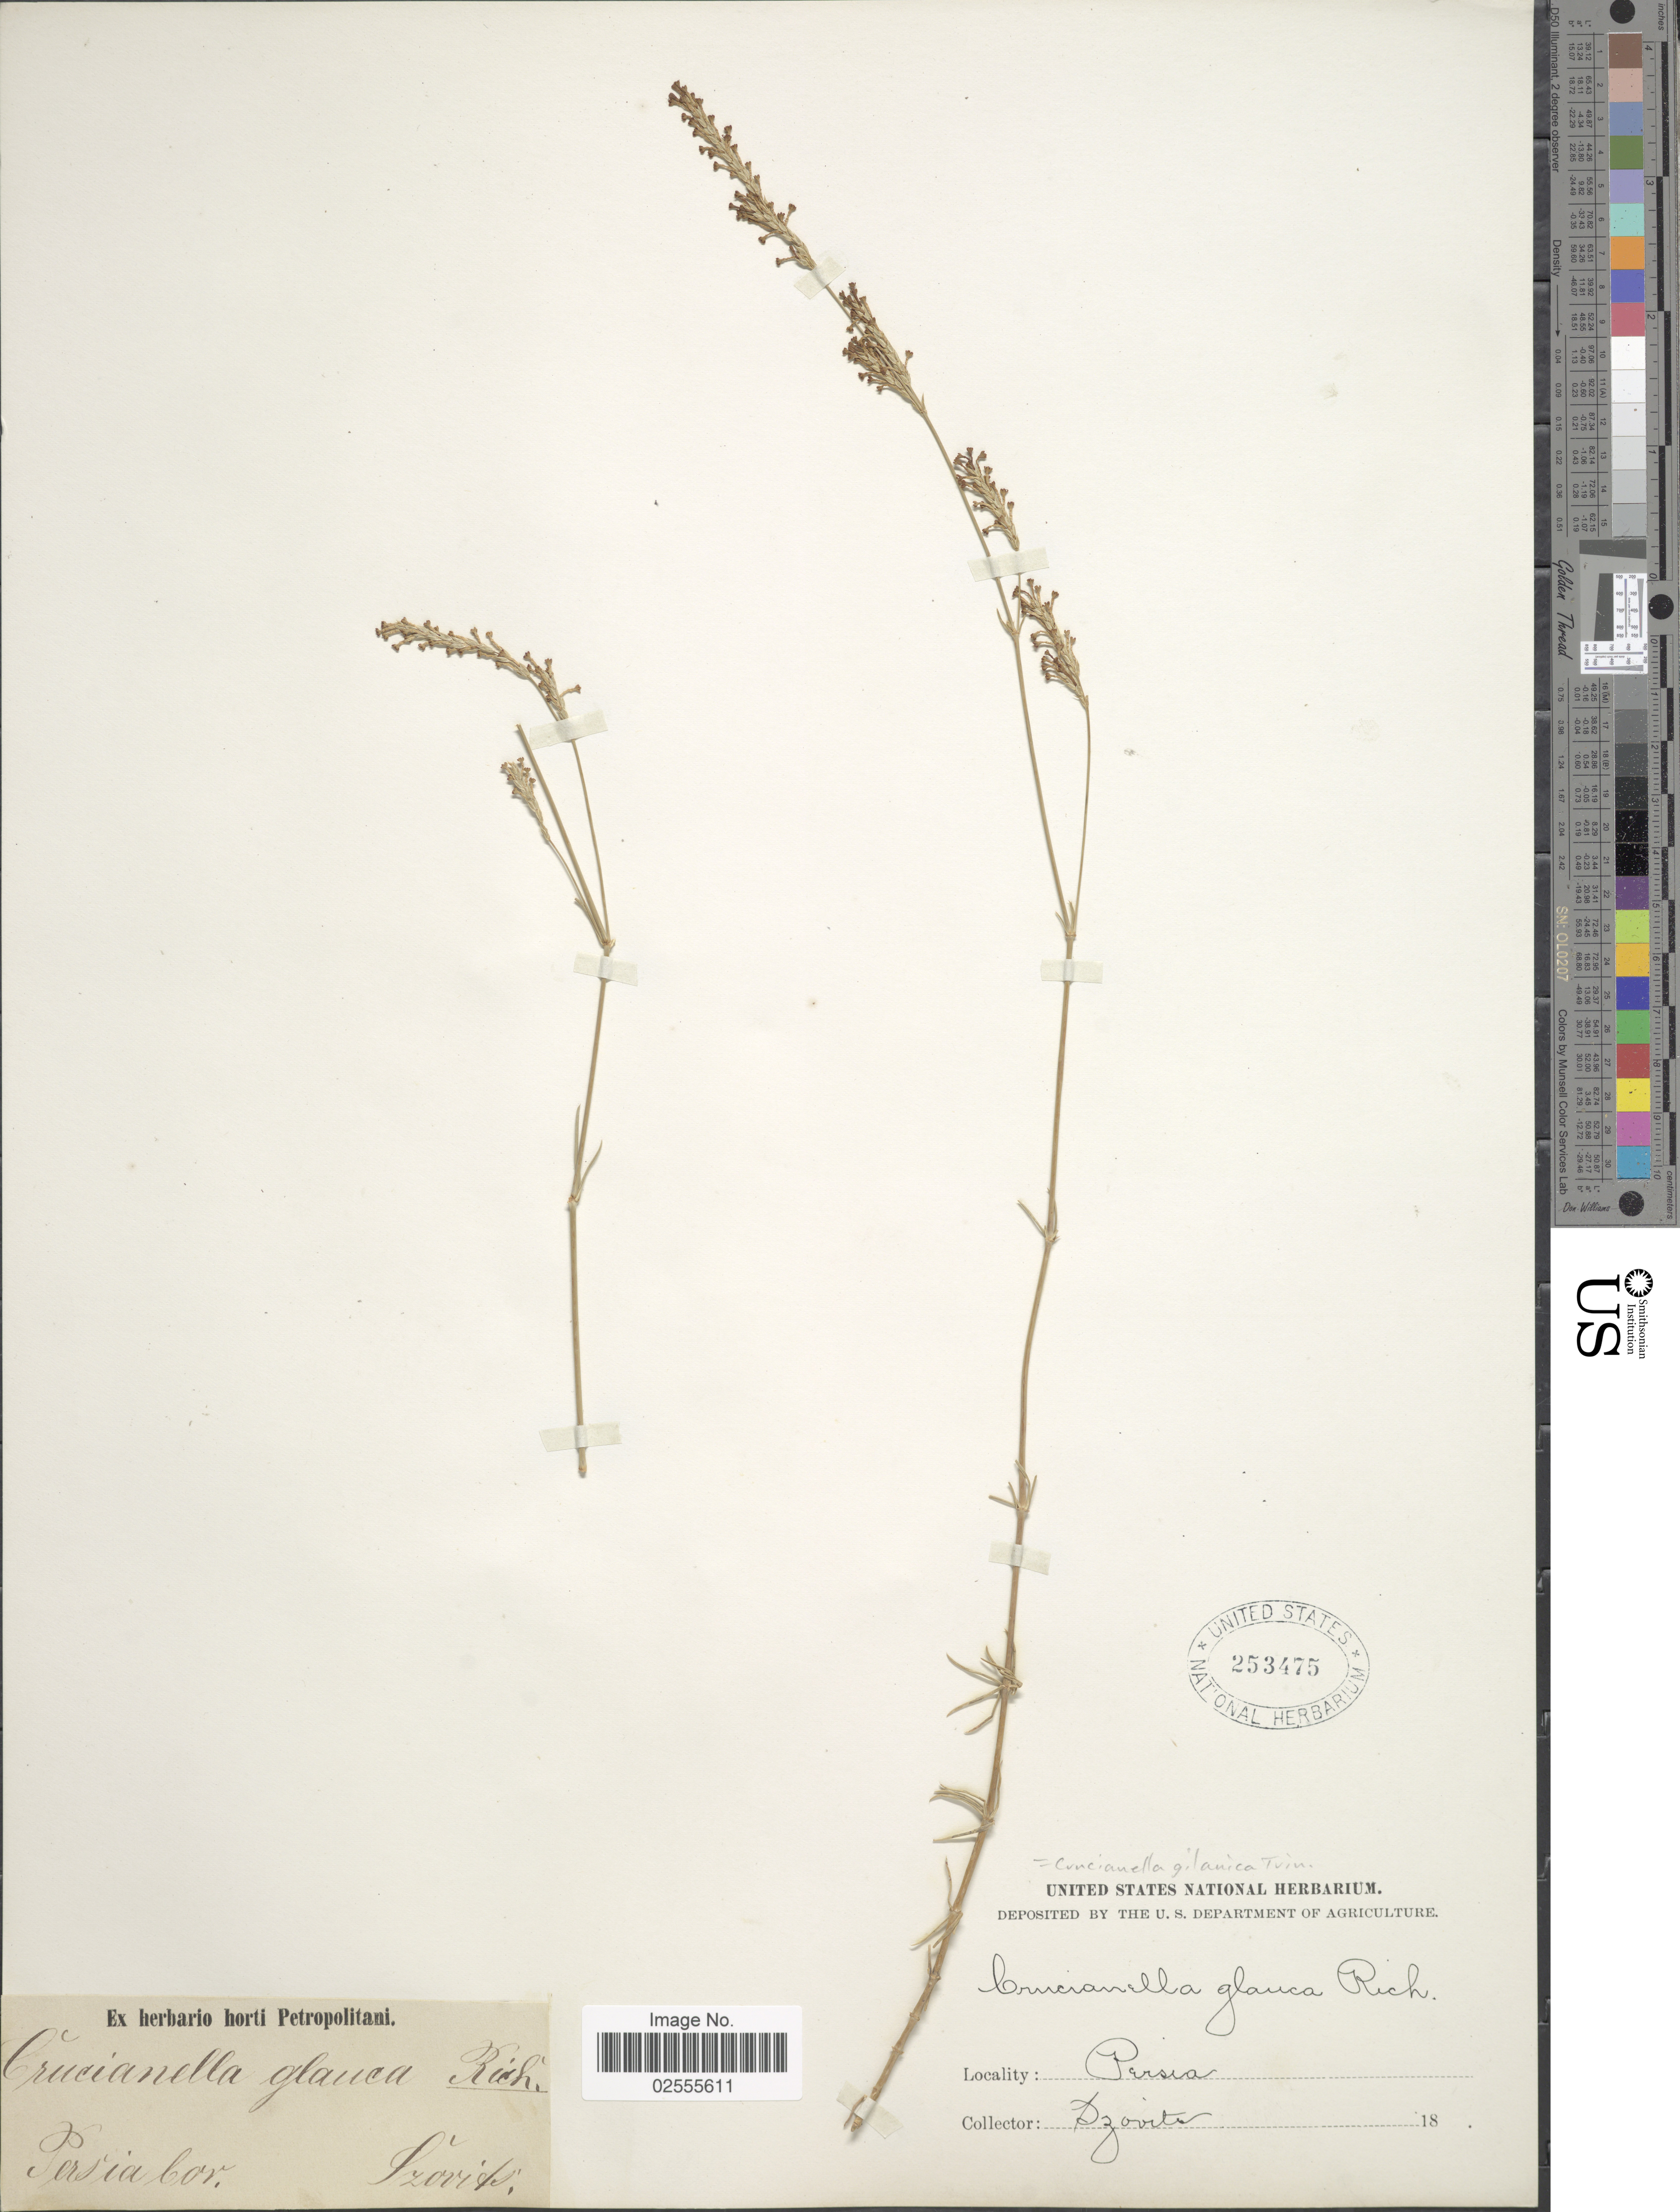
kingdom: Plantae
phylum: Tracheophyta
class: Magnoliopsida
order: Gentianales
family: Rubiaceae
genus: Crucianella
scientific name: Crucianella gilanica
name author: Trin.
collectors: Szovits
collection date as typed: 18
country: Iran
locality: Persia bor., Persia.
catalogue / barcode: US 253475